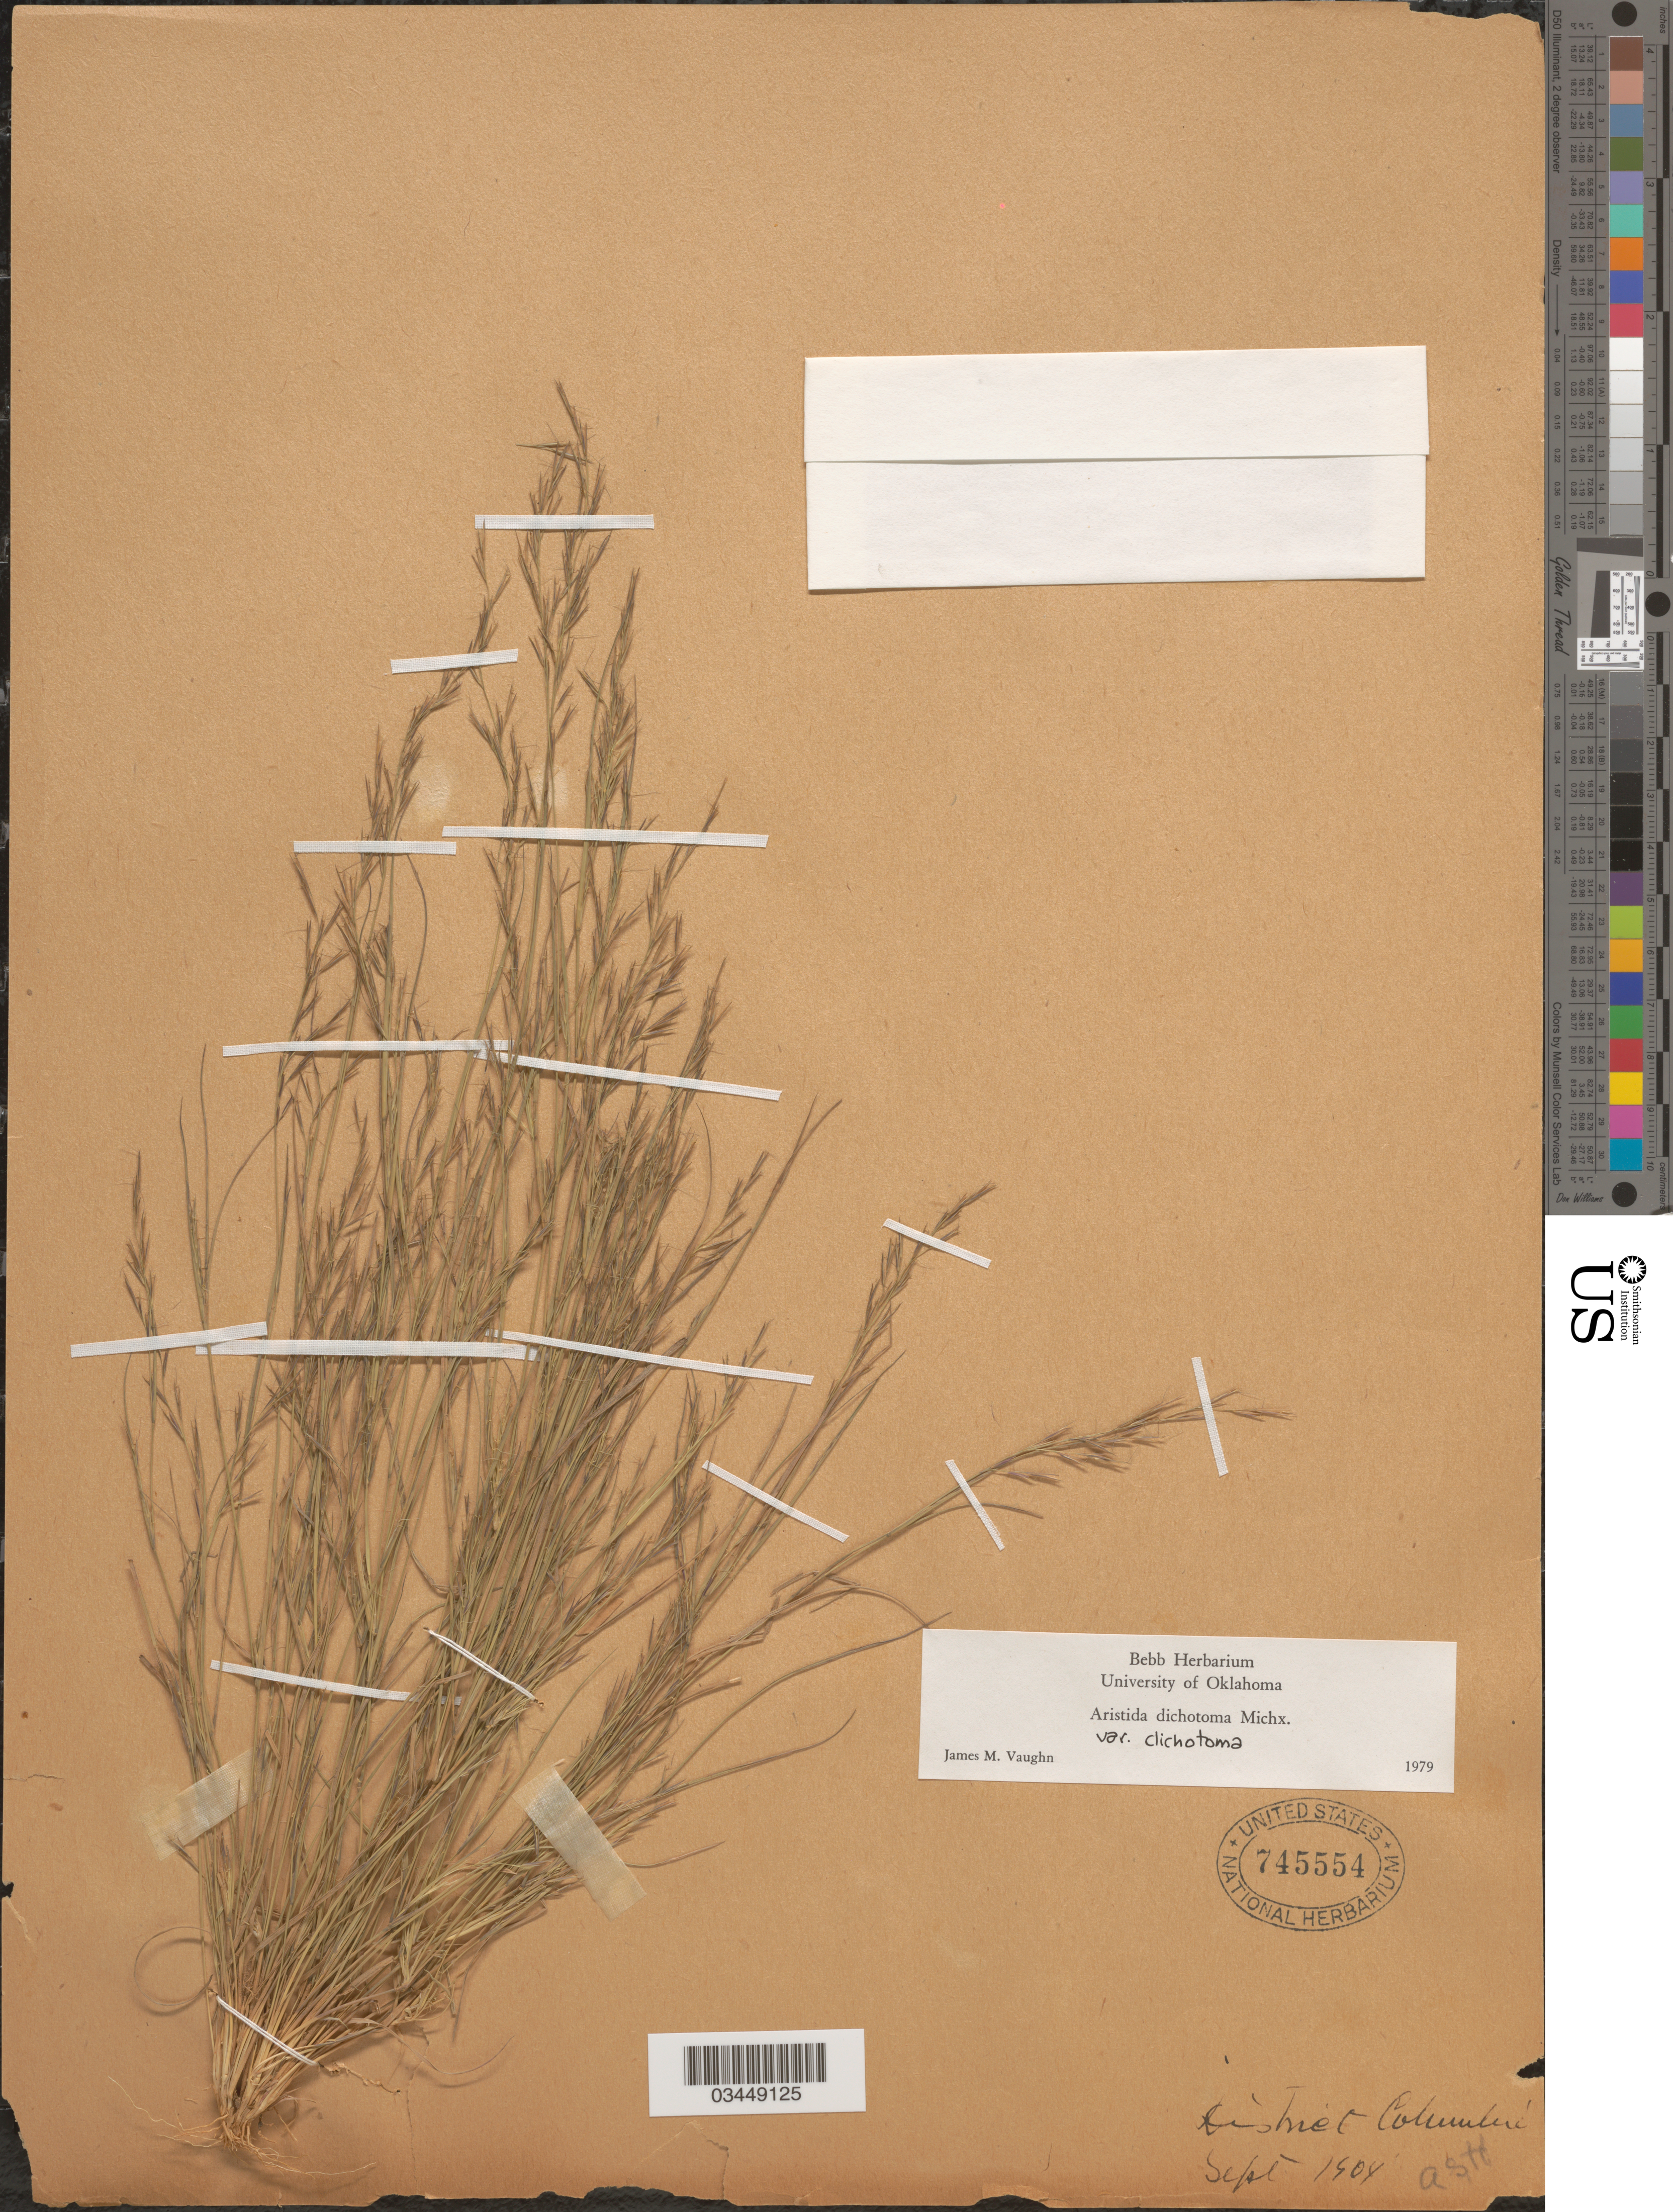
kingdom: Plantae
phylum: Tracheophyta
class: Liliopsida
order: Poales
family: Poaceae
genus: Aristida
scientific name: Aristida dichotoma var. dichotoma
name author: Michx.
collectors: A. H.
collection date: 1904-09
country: United States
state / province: District of Columbia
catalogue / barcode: US 745554